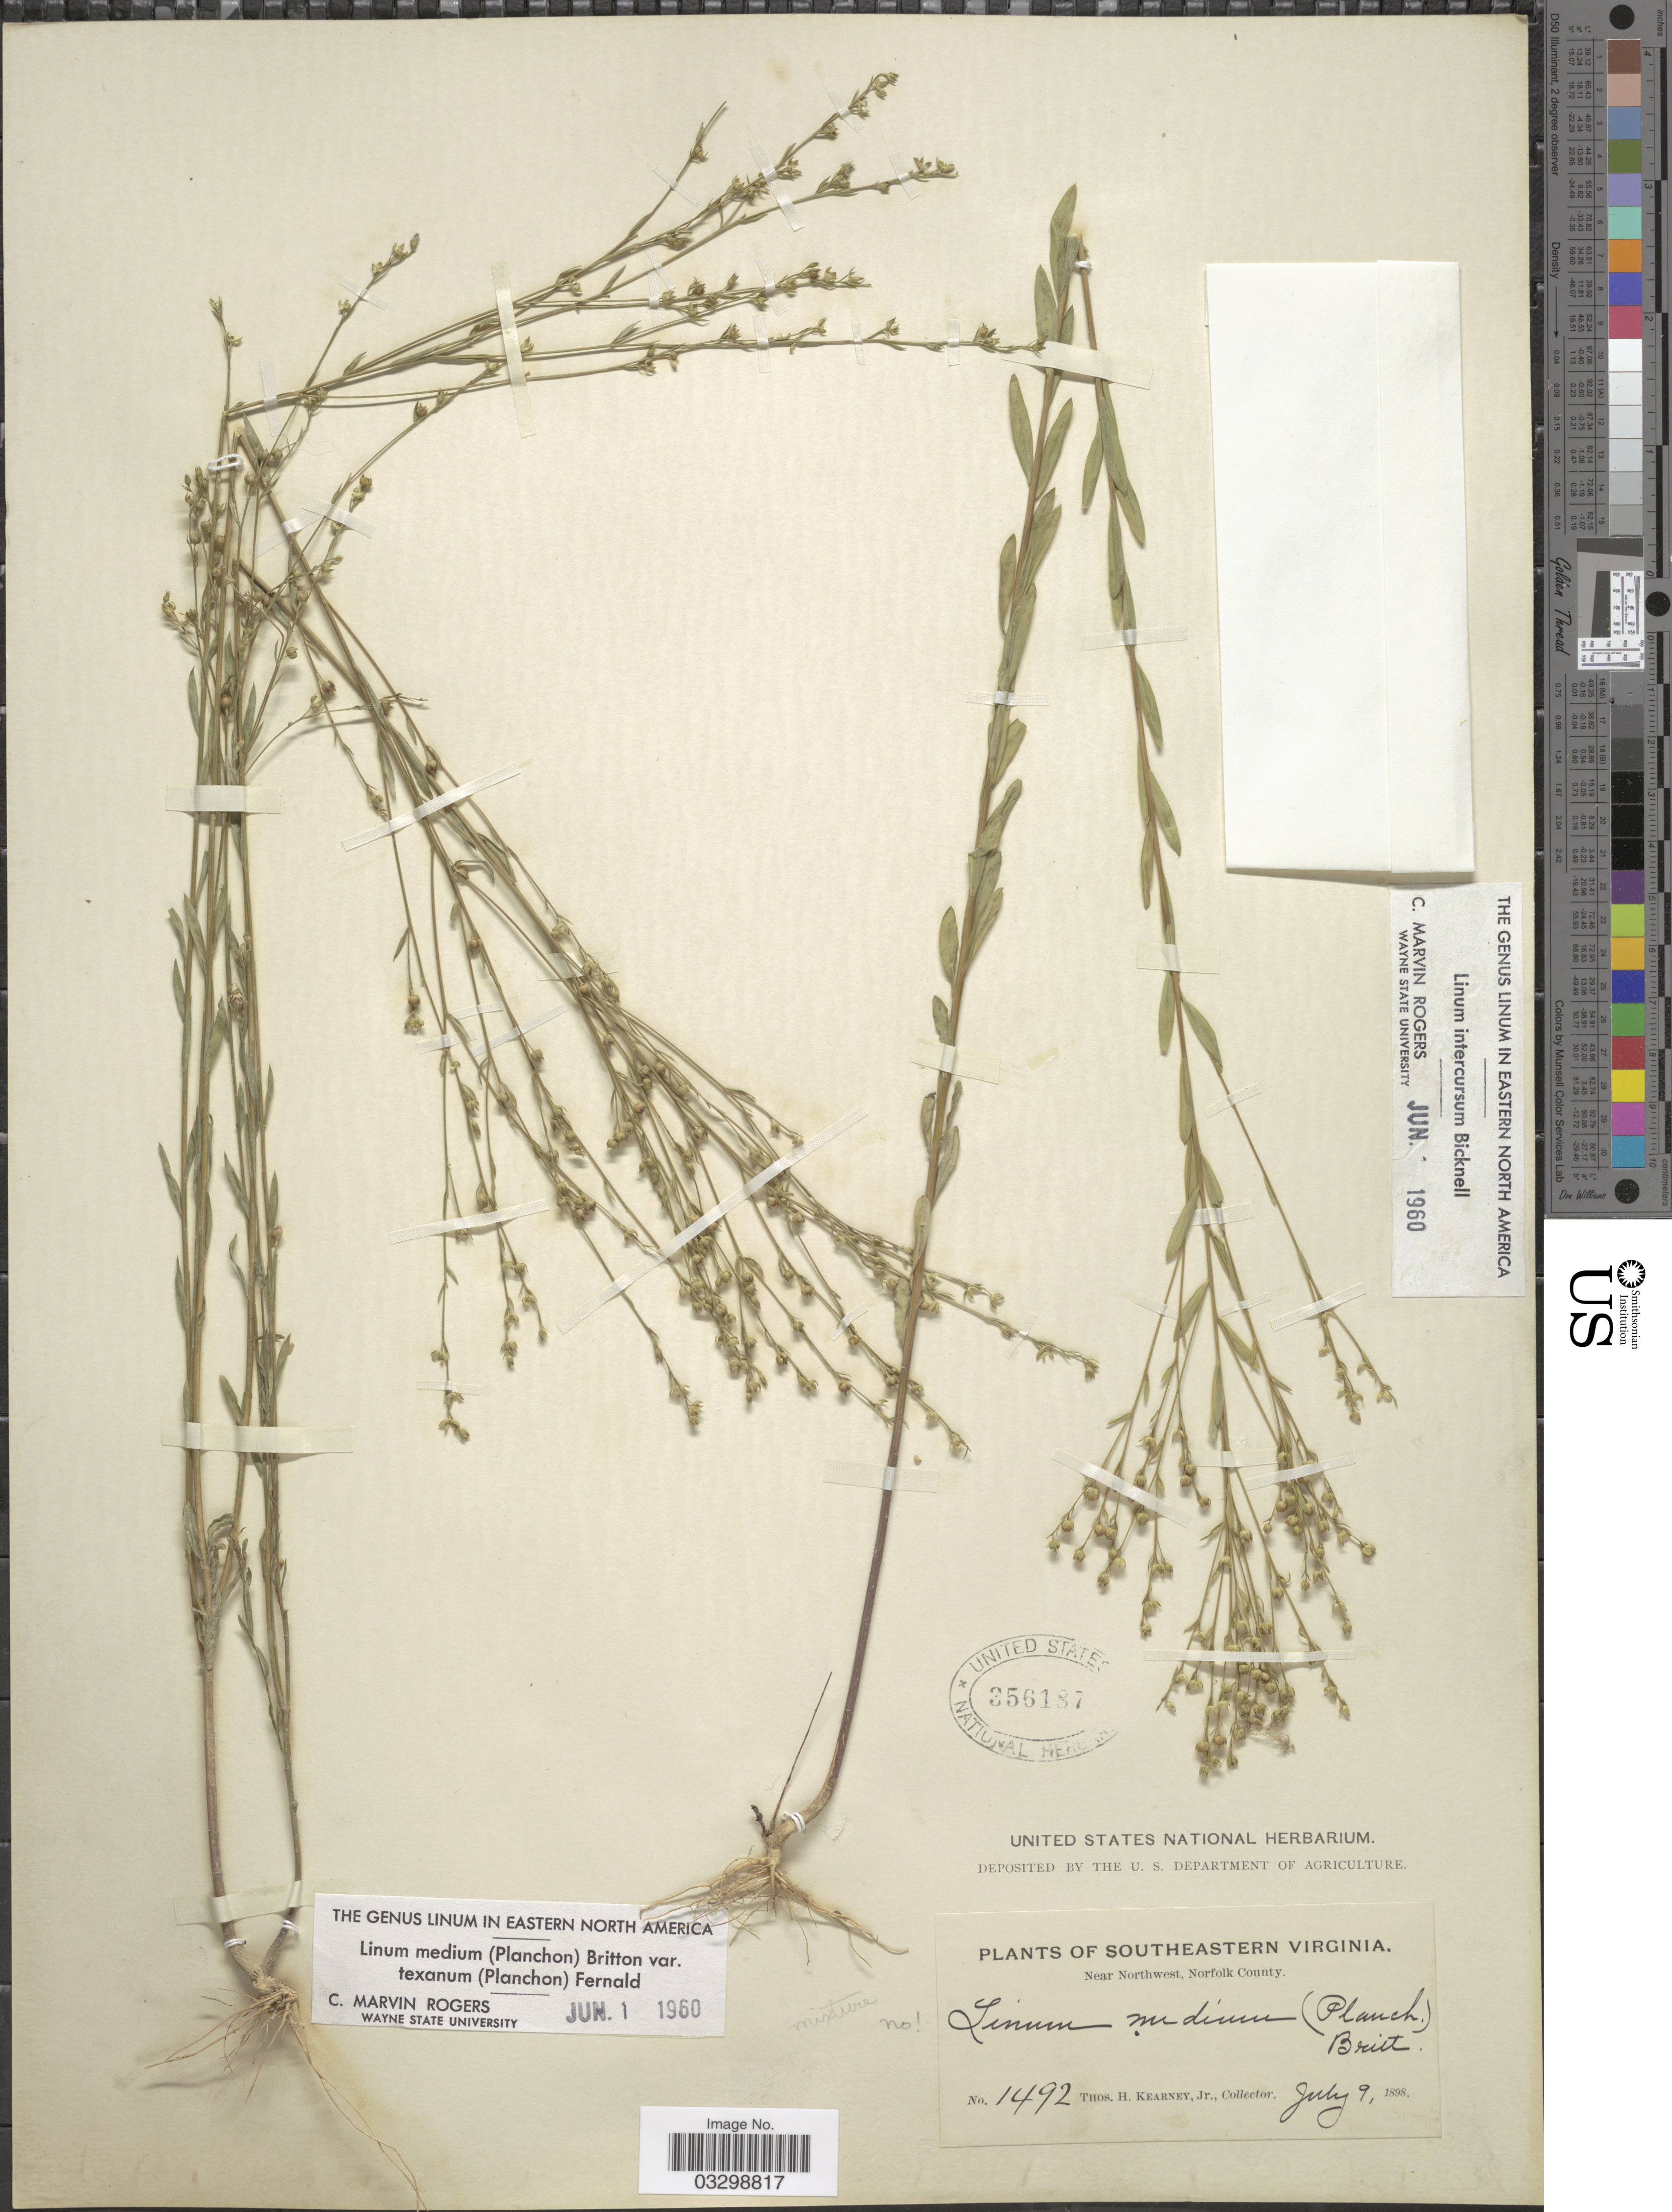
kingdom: Plantae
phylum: Tracheophyta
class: Magnoliopsida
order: Malpighiales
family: Linaceae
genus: Linum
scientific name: Linum medium var. texanum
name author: (Planch.) Fernald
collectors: T. H. Kearney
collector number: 1492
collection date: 1898-07-09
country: United States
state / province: Virginia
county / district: City of Chesapeake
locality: Southeastern Virginia. Near Northwest, Norfolk County.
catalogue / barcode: US 356187